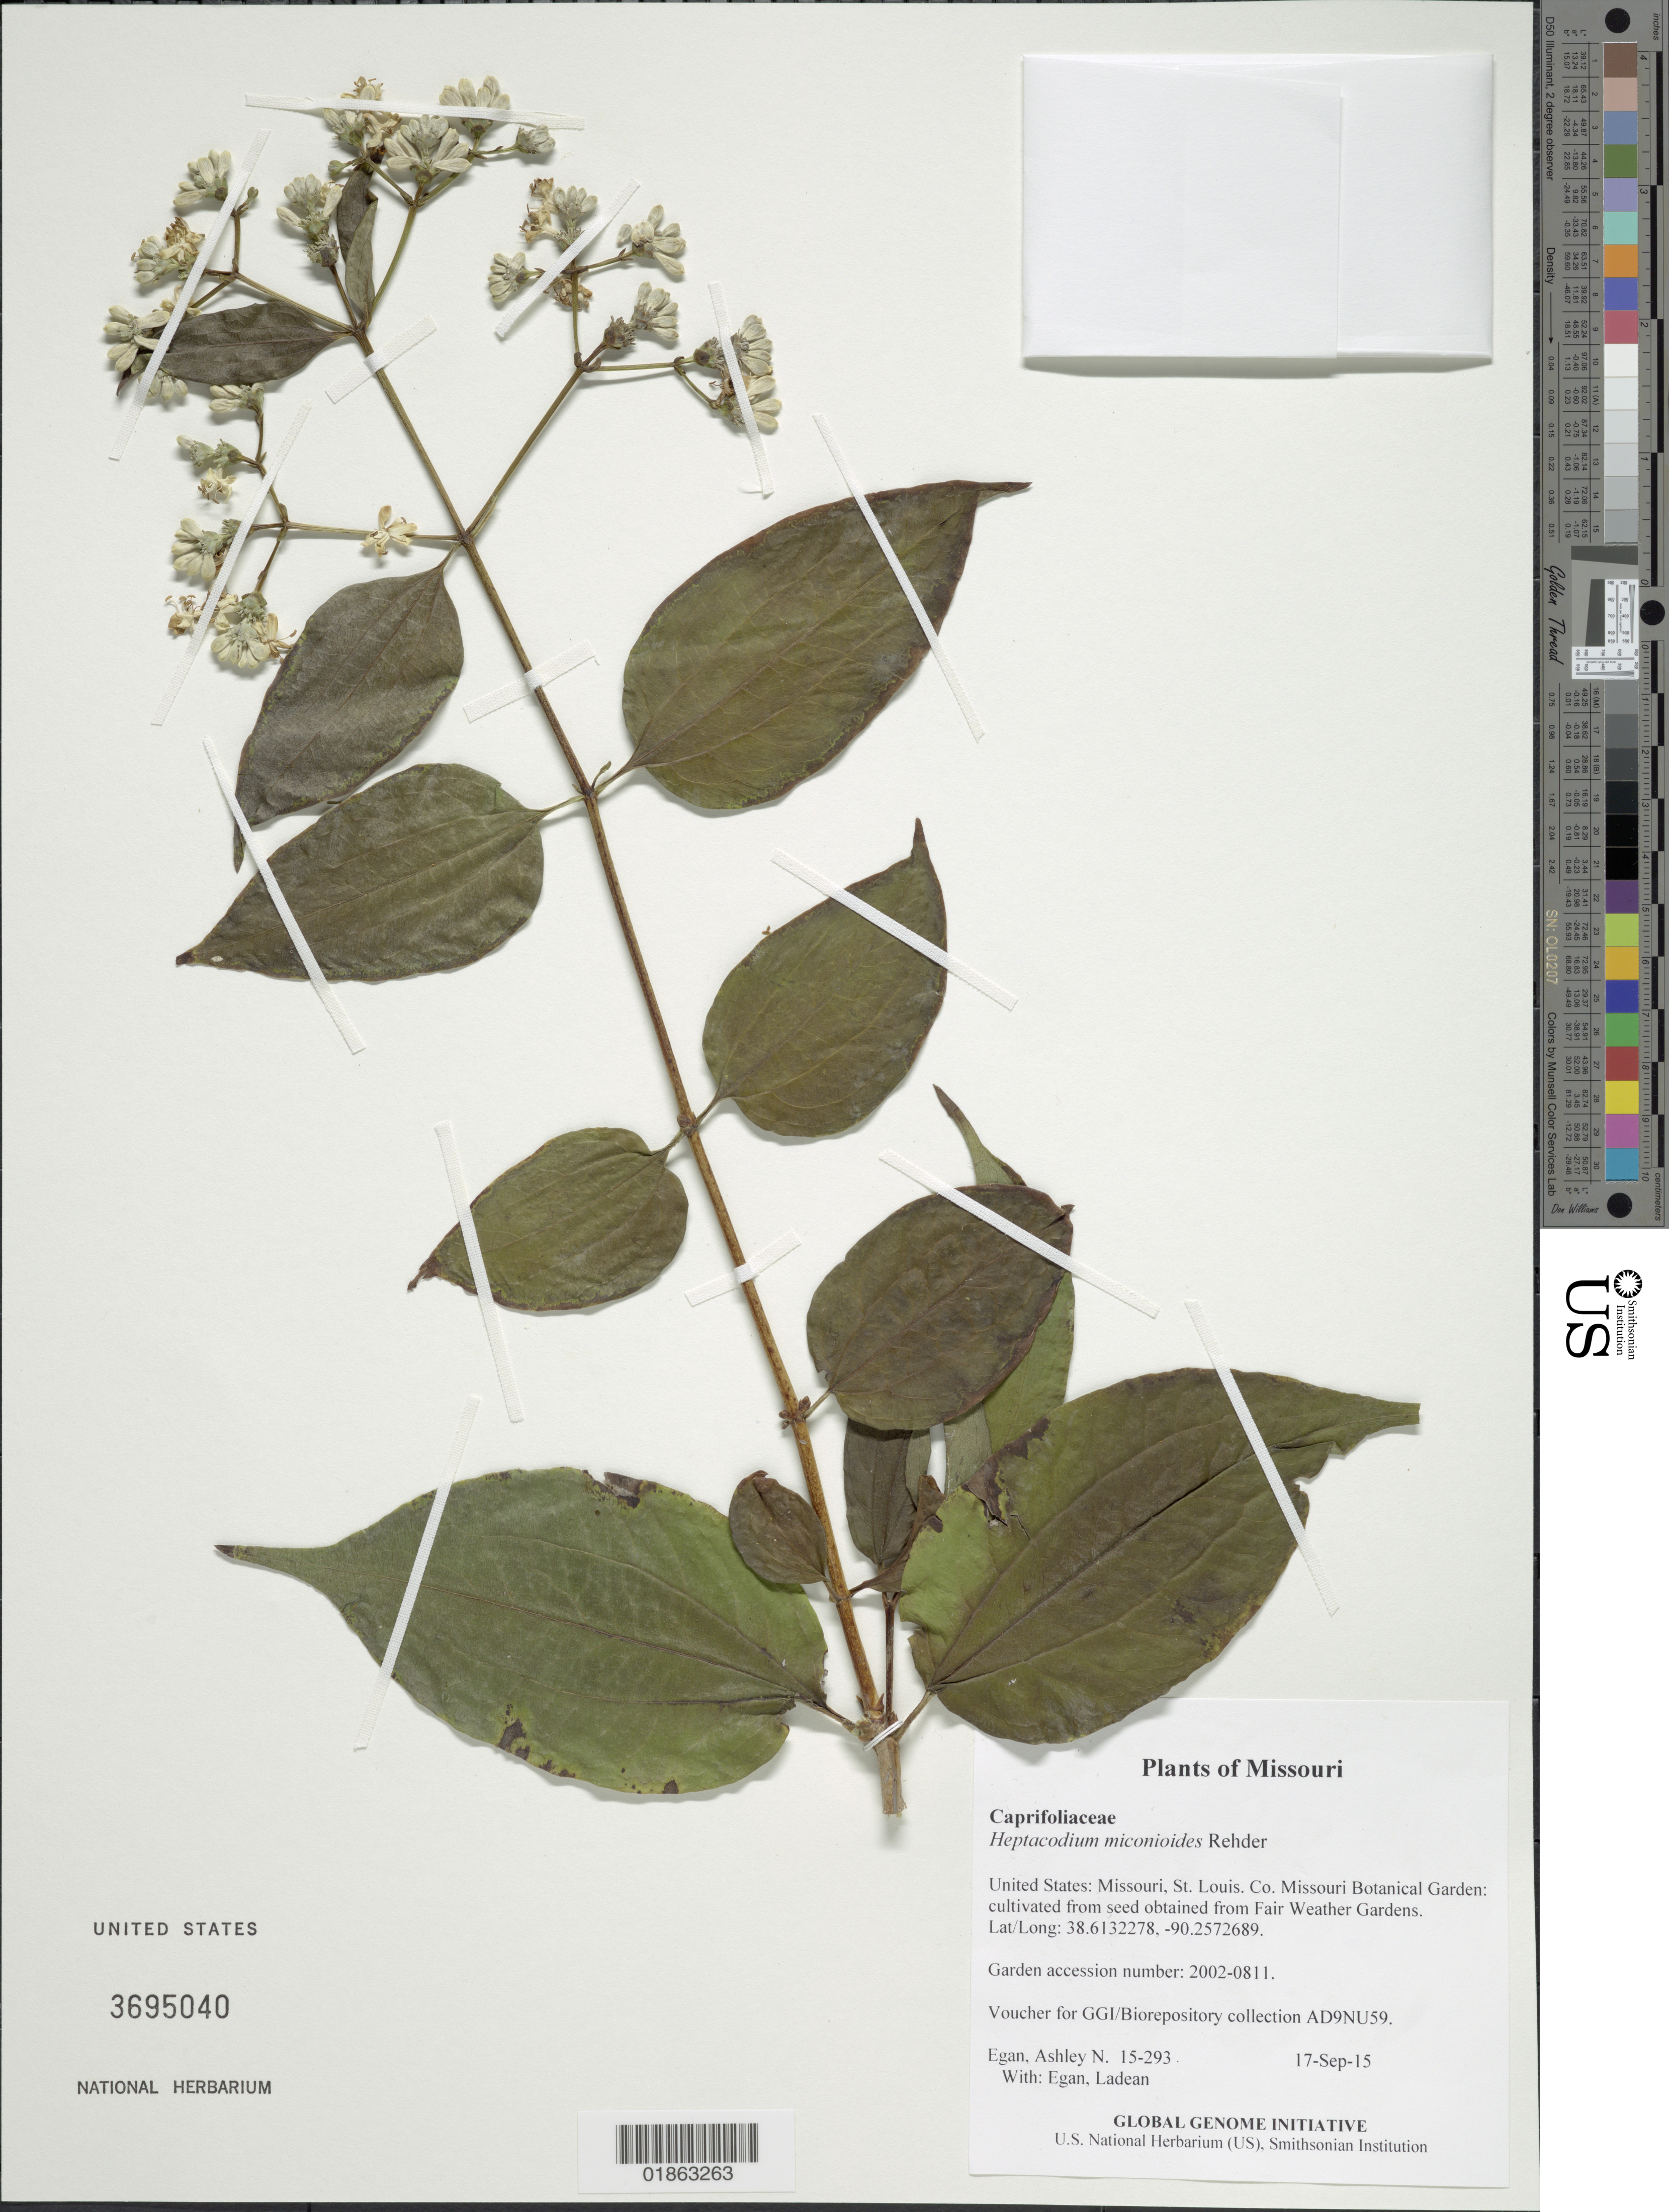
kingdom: Plantae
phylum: Tracheophyta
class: Magnoliopsida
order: Dipsacales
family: Caprifoliaceae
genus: Heptacodium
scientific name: Heptacodium miconioides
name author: Rehder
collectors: A. N. Egan & L. Egan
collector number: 15-293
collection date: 2015-09-17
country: United States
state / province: Missouri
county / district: St. Louis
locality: Missouri Botanical Garden: cultivated from seed obtained from Fair Weather Gardens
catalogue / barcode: US 3695040